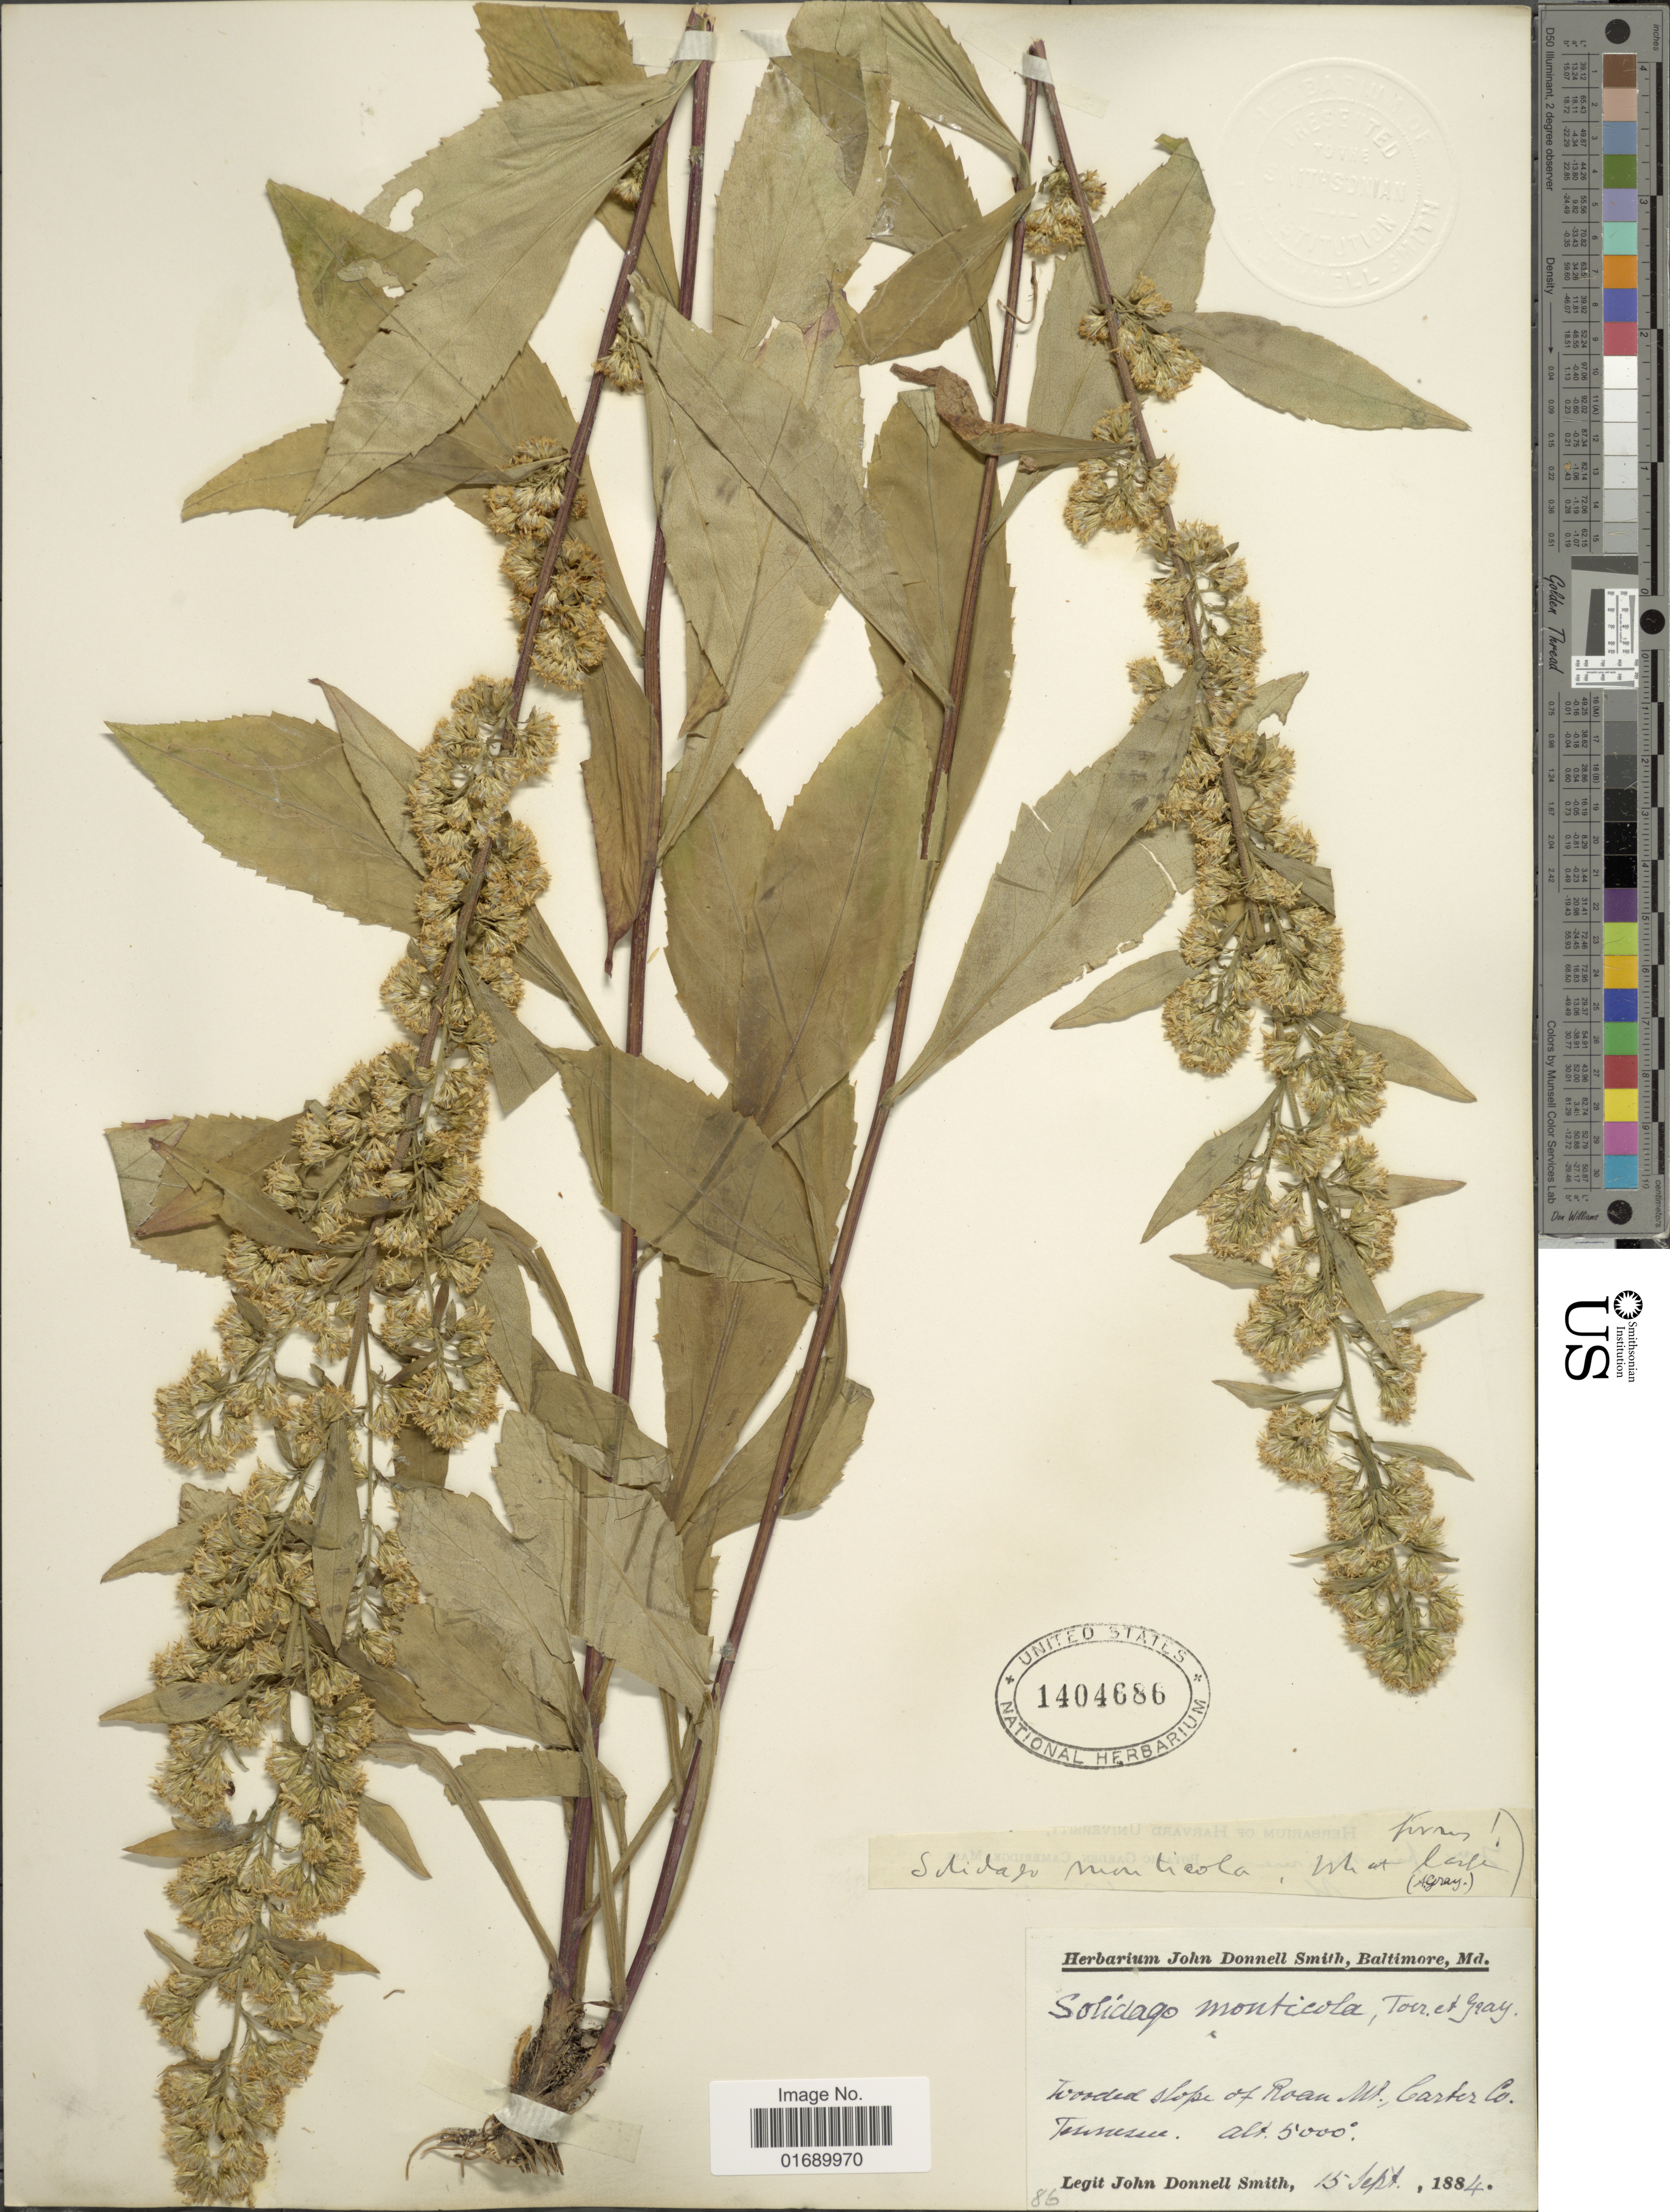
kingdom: Plantae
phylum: Tracheophyta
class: Magnoliopsida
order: Asterales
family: Asteraceae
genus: Solidago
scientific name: Solidago roanensis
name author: Porter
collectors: J. Donnell Smith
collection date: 1884-09-15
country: United States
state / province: Tennessee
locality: Wooded slope of Roan Mt., Carter Co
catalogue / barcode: US 1404686